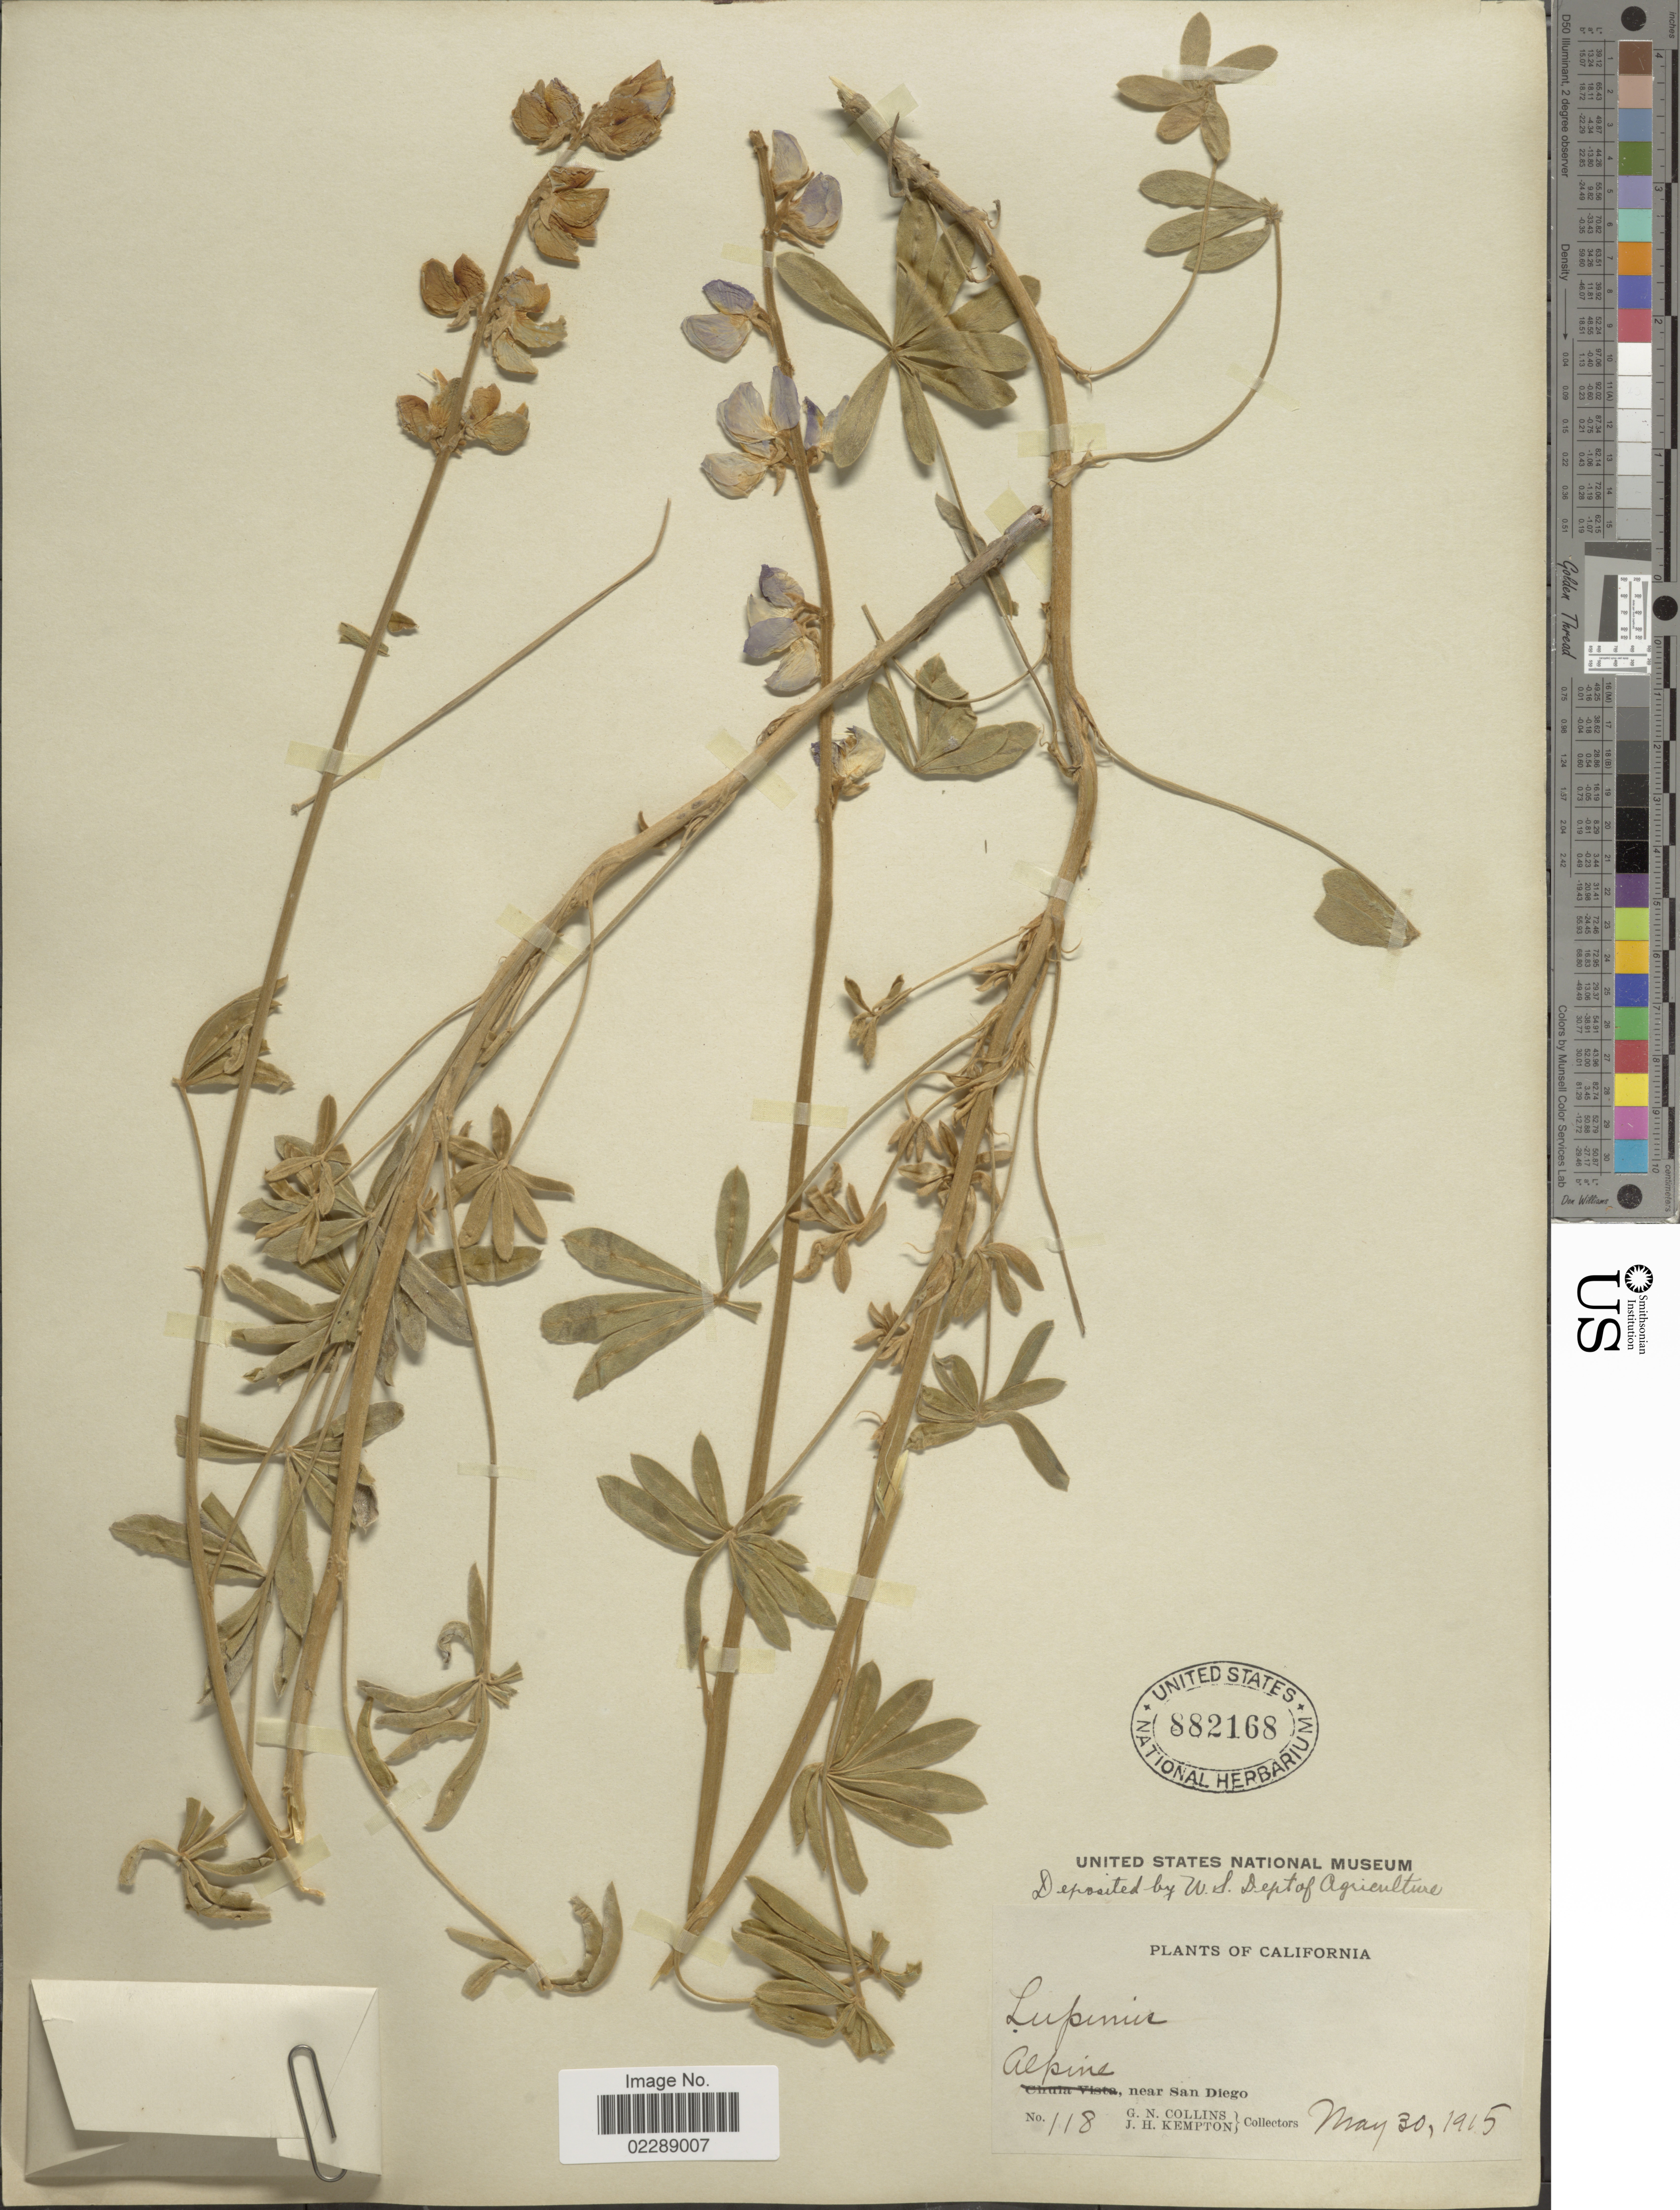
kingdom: Plantae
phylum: Tracheophyta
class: Magnoliopsida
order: Fabales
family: Fabaceae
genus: Lupinus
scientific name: Lupinus sp.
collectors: G. Collins & J. H. Kempton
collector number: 118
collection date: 1915-05-30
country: United States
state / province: California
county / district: San Diego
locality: Alpine, near San Diego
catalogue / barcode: US 882168